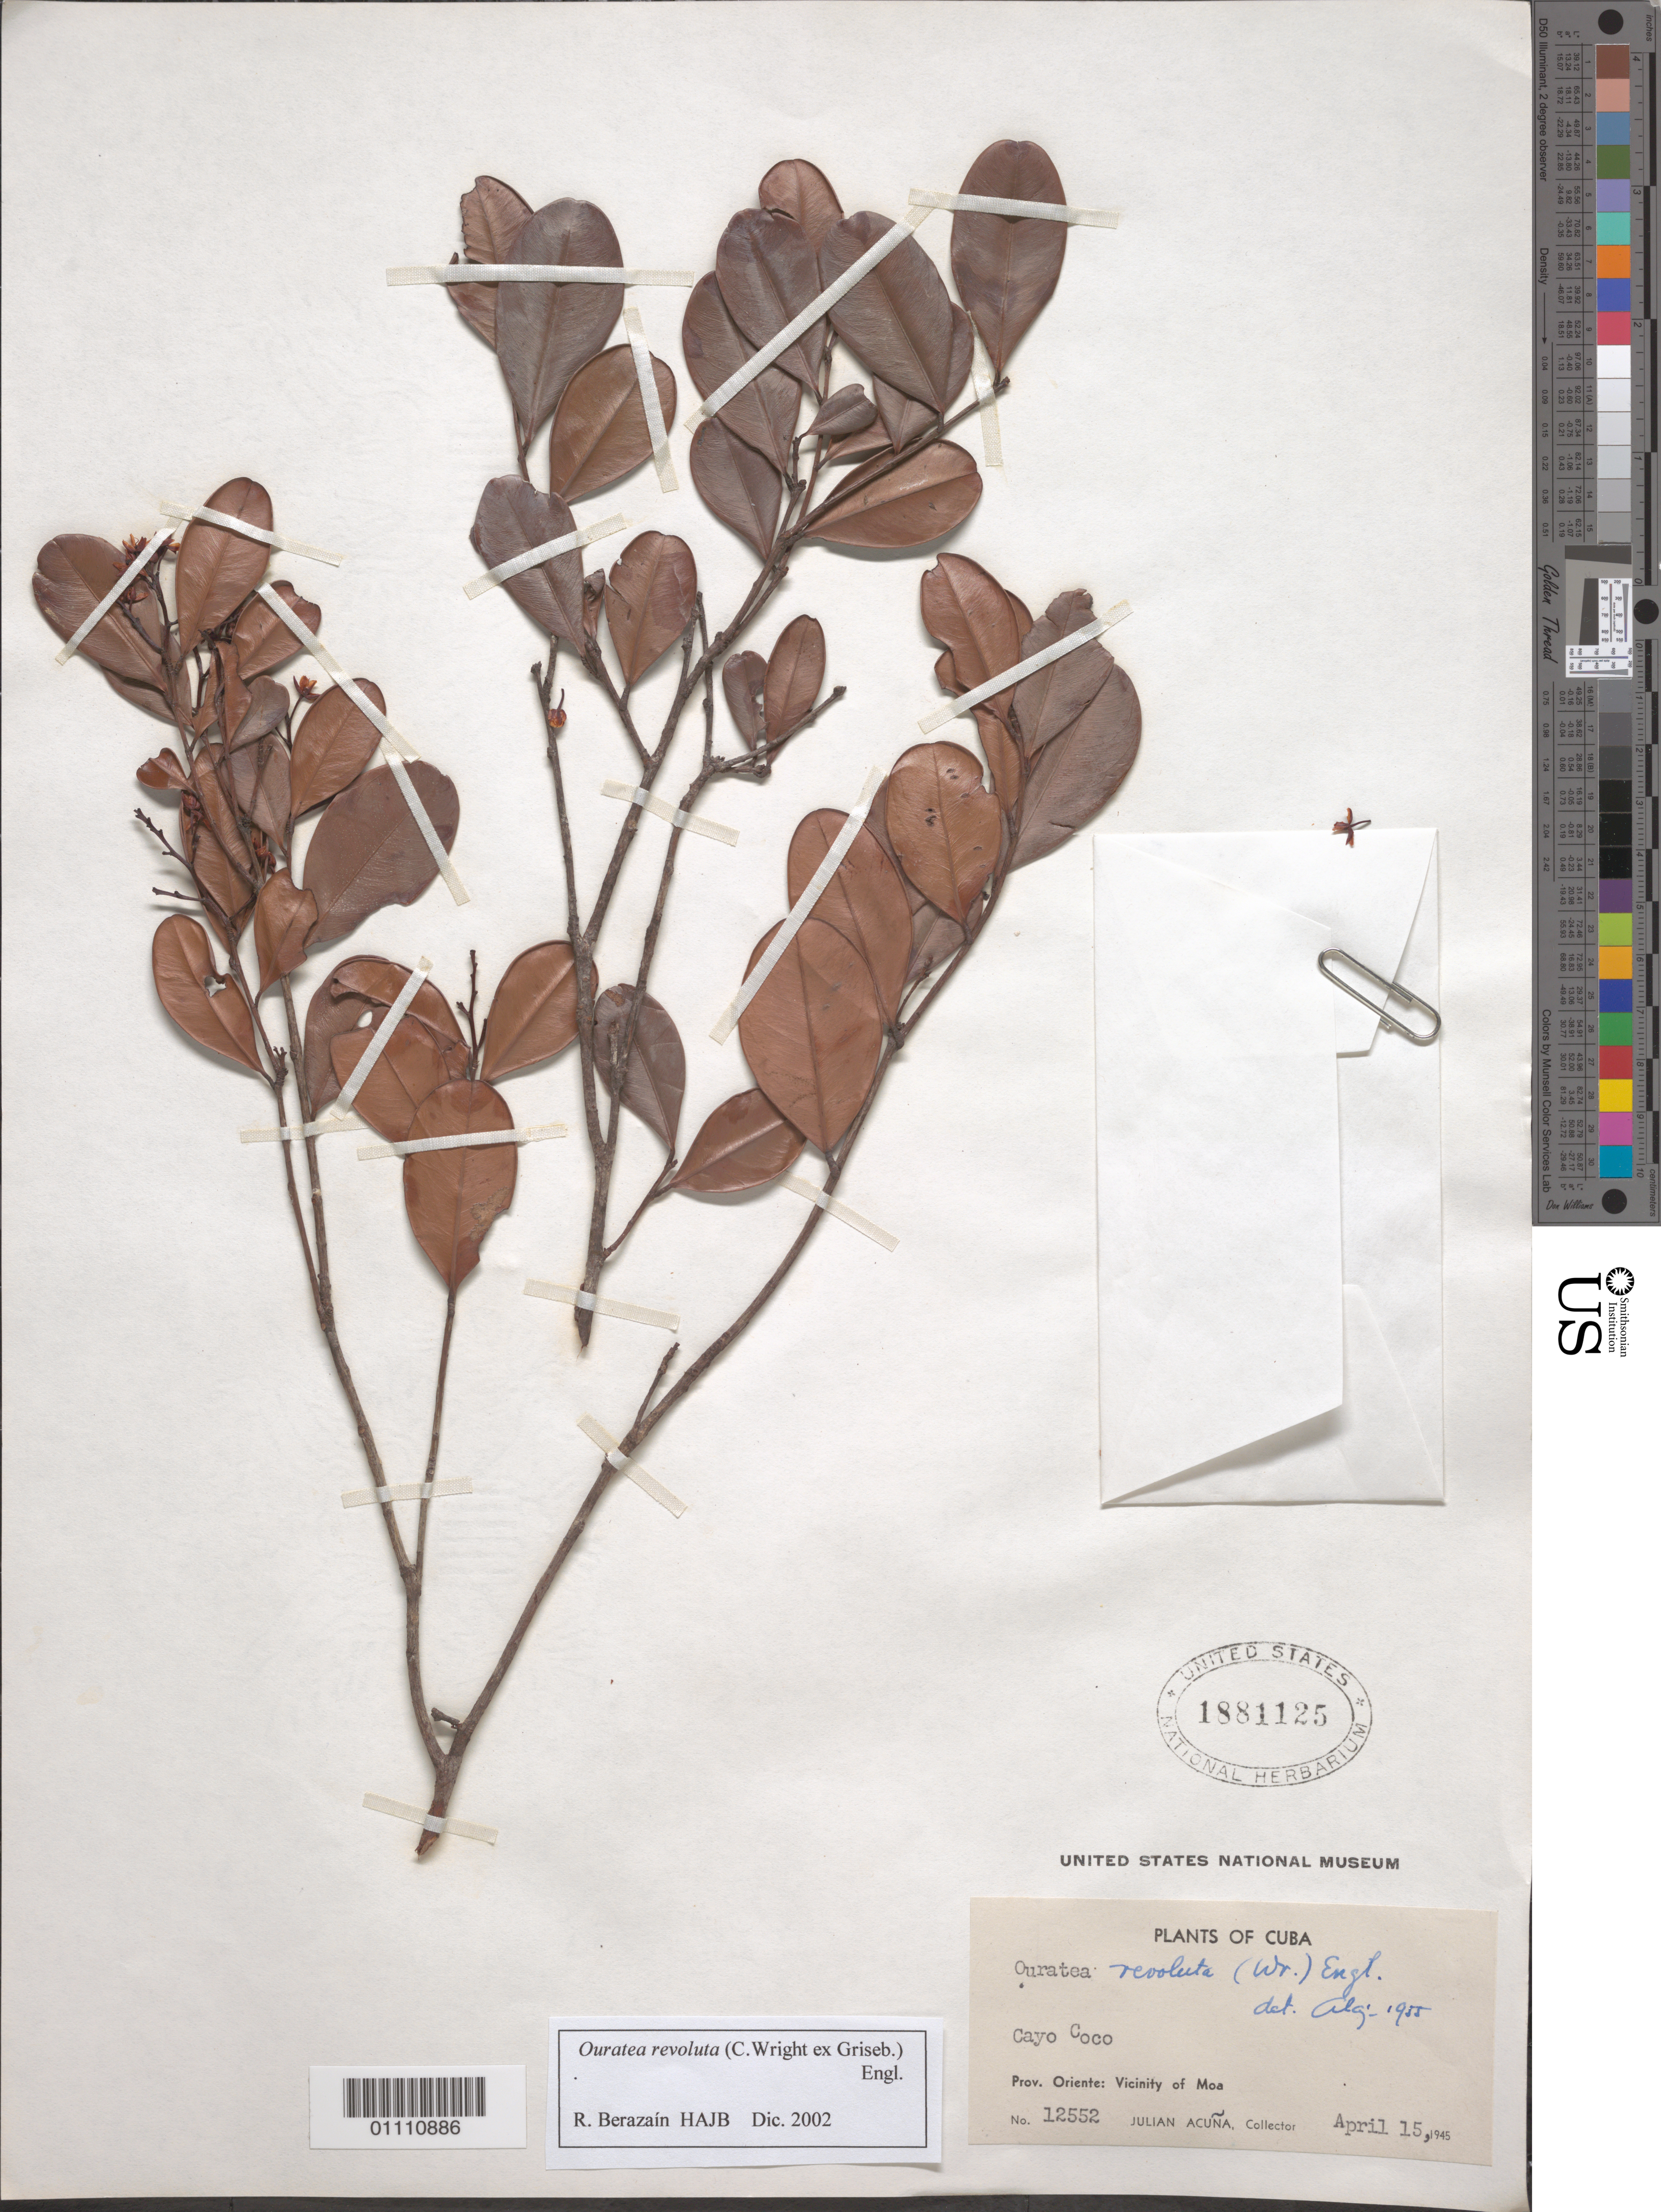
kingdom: Plantae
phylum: Tracheophyta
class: Magnoliopsida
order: Malpighiales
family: Ochnaceae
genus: Ouratea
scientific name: Ouratea revoluta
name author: (C. Wright ex Griseb.) Engl.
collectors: J. Acuña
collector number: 12552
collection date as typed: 15 Apr 1945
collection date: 1945-04-15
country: Cuba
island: Cuba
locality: Cayo Coco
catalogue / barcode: US 1881125